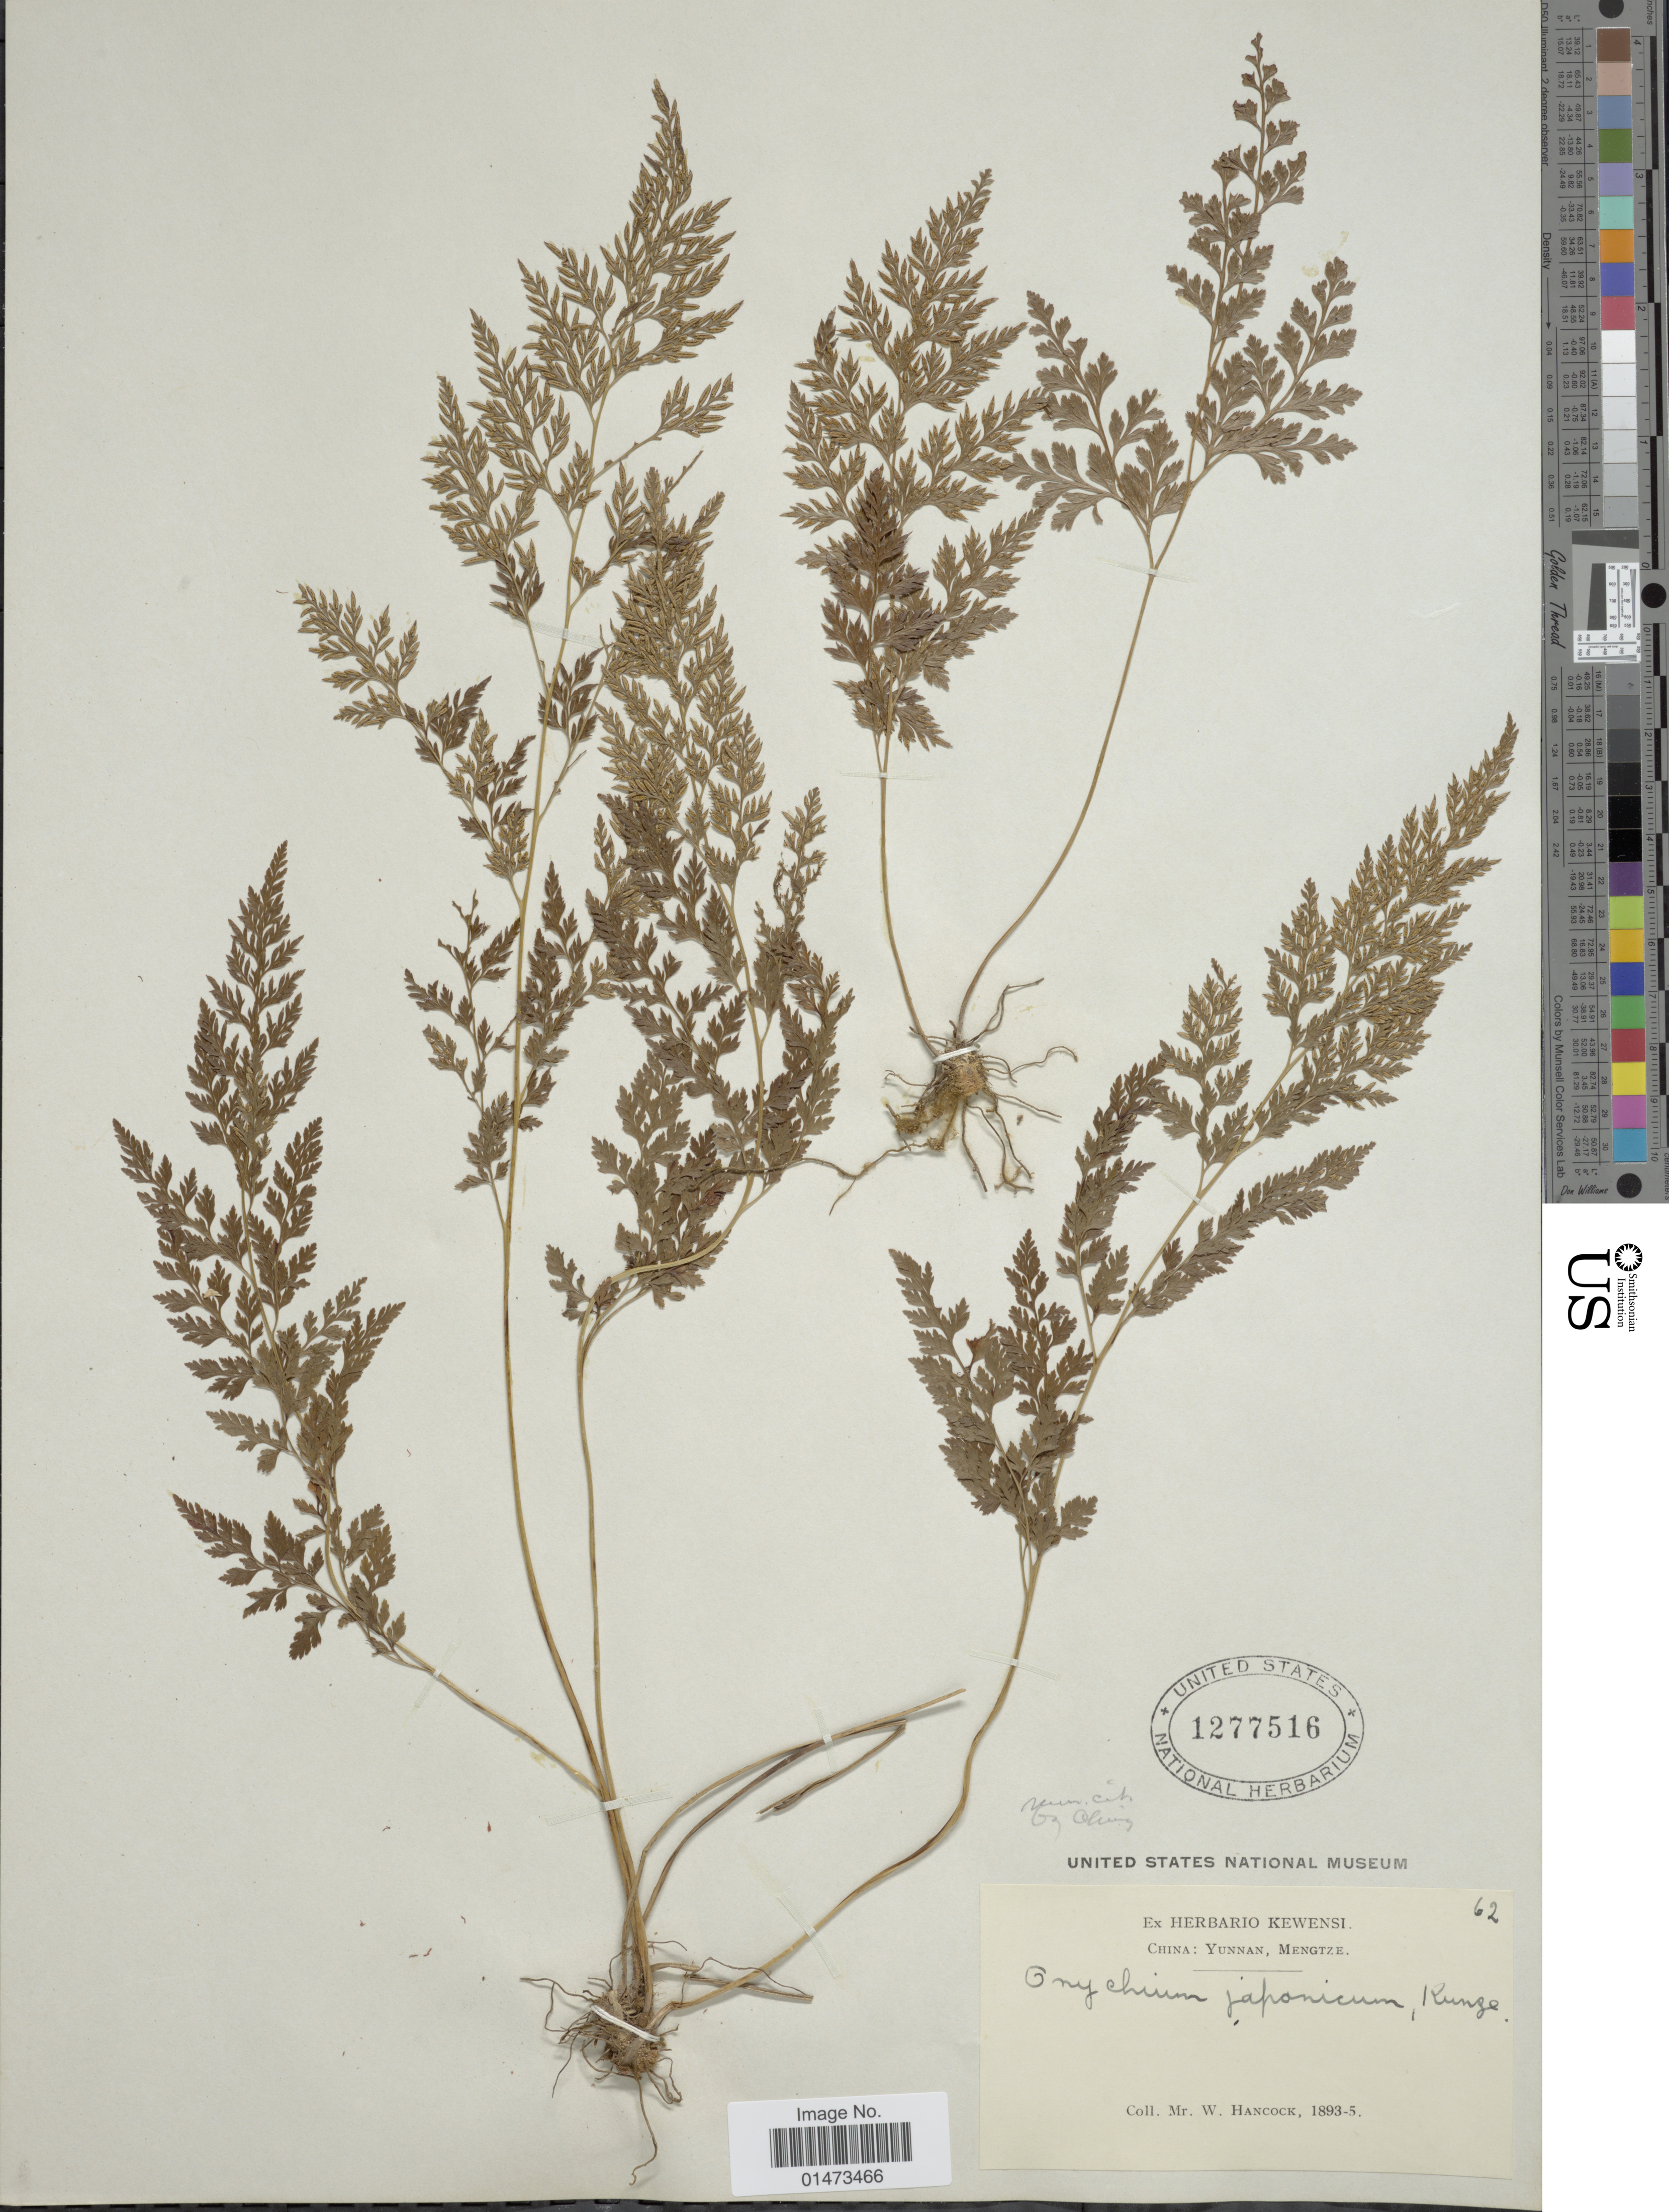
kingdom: Plantae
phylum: Tracheophyta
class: Polypodiopsida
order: Polypodiales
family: Pteridaceae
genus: Onychium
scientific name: Onychium japonicum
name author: (Thunb.) Kunze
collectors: W. Hancock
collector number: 62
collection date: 1893/1895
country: China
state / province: Yunnan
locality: Mengtze.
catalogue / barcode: US 1277516